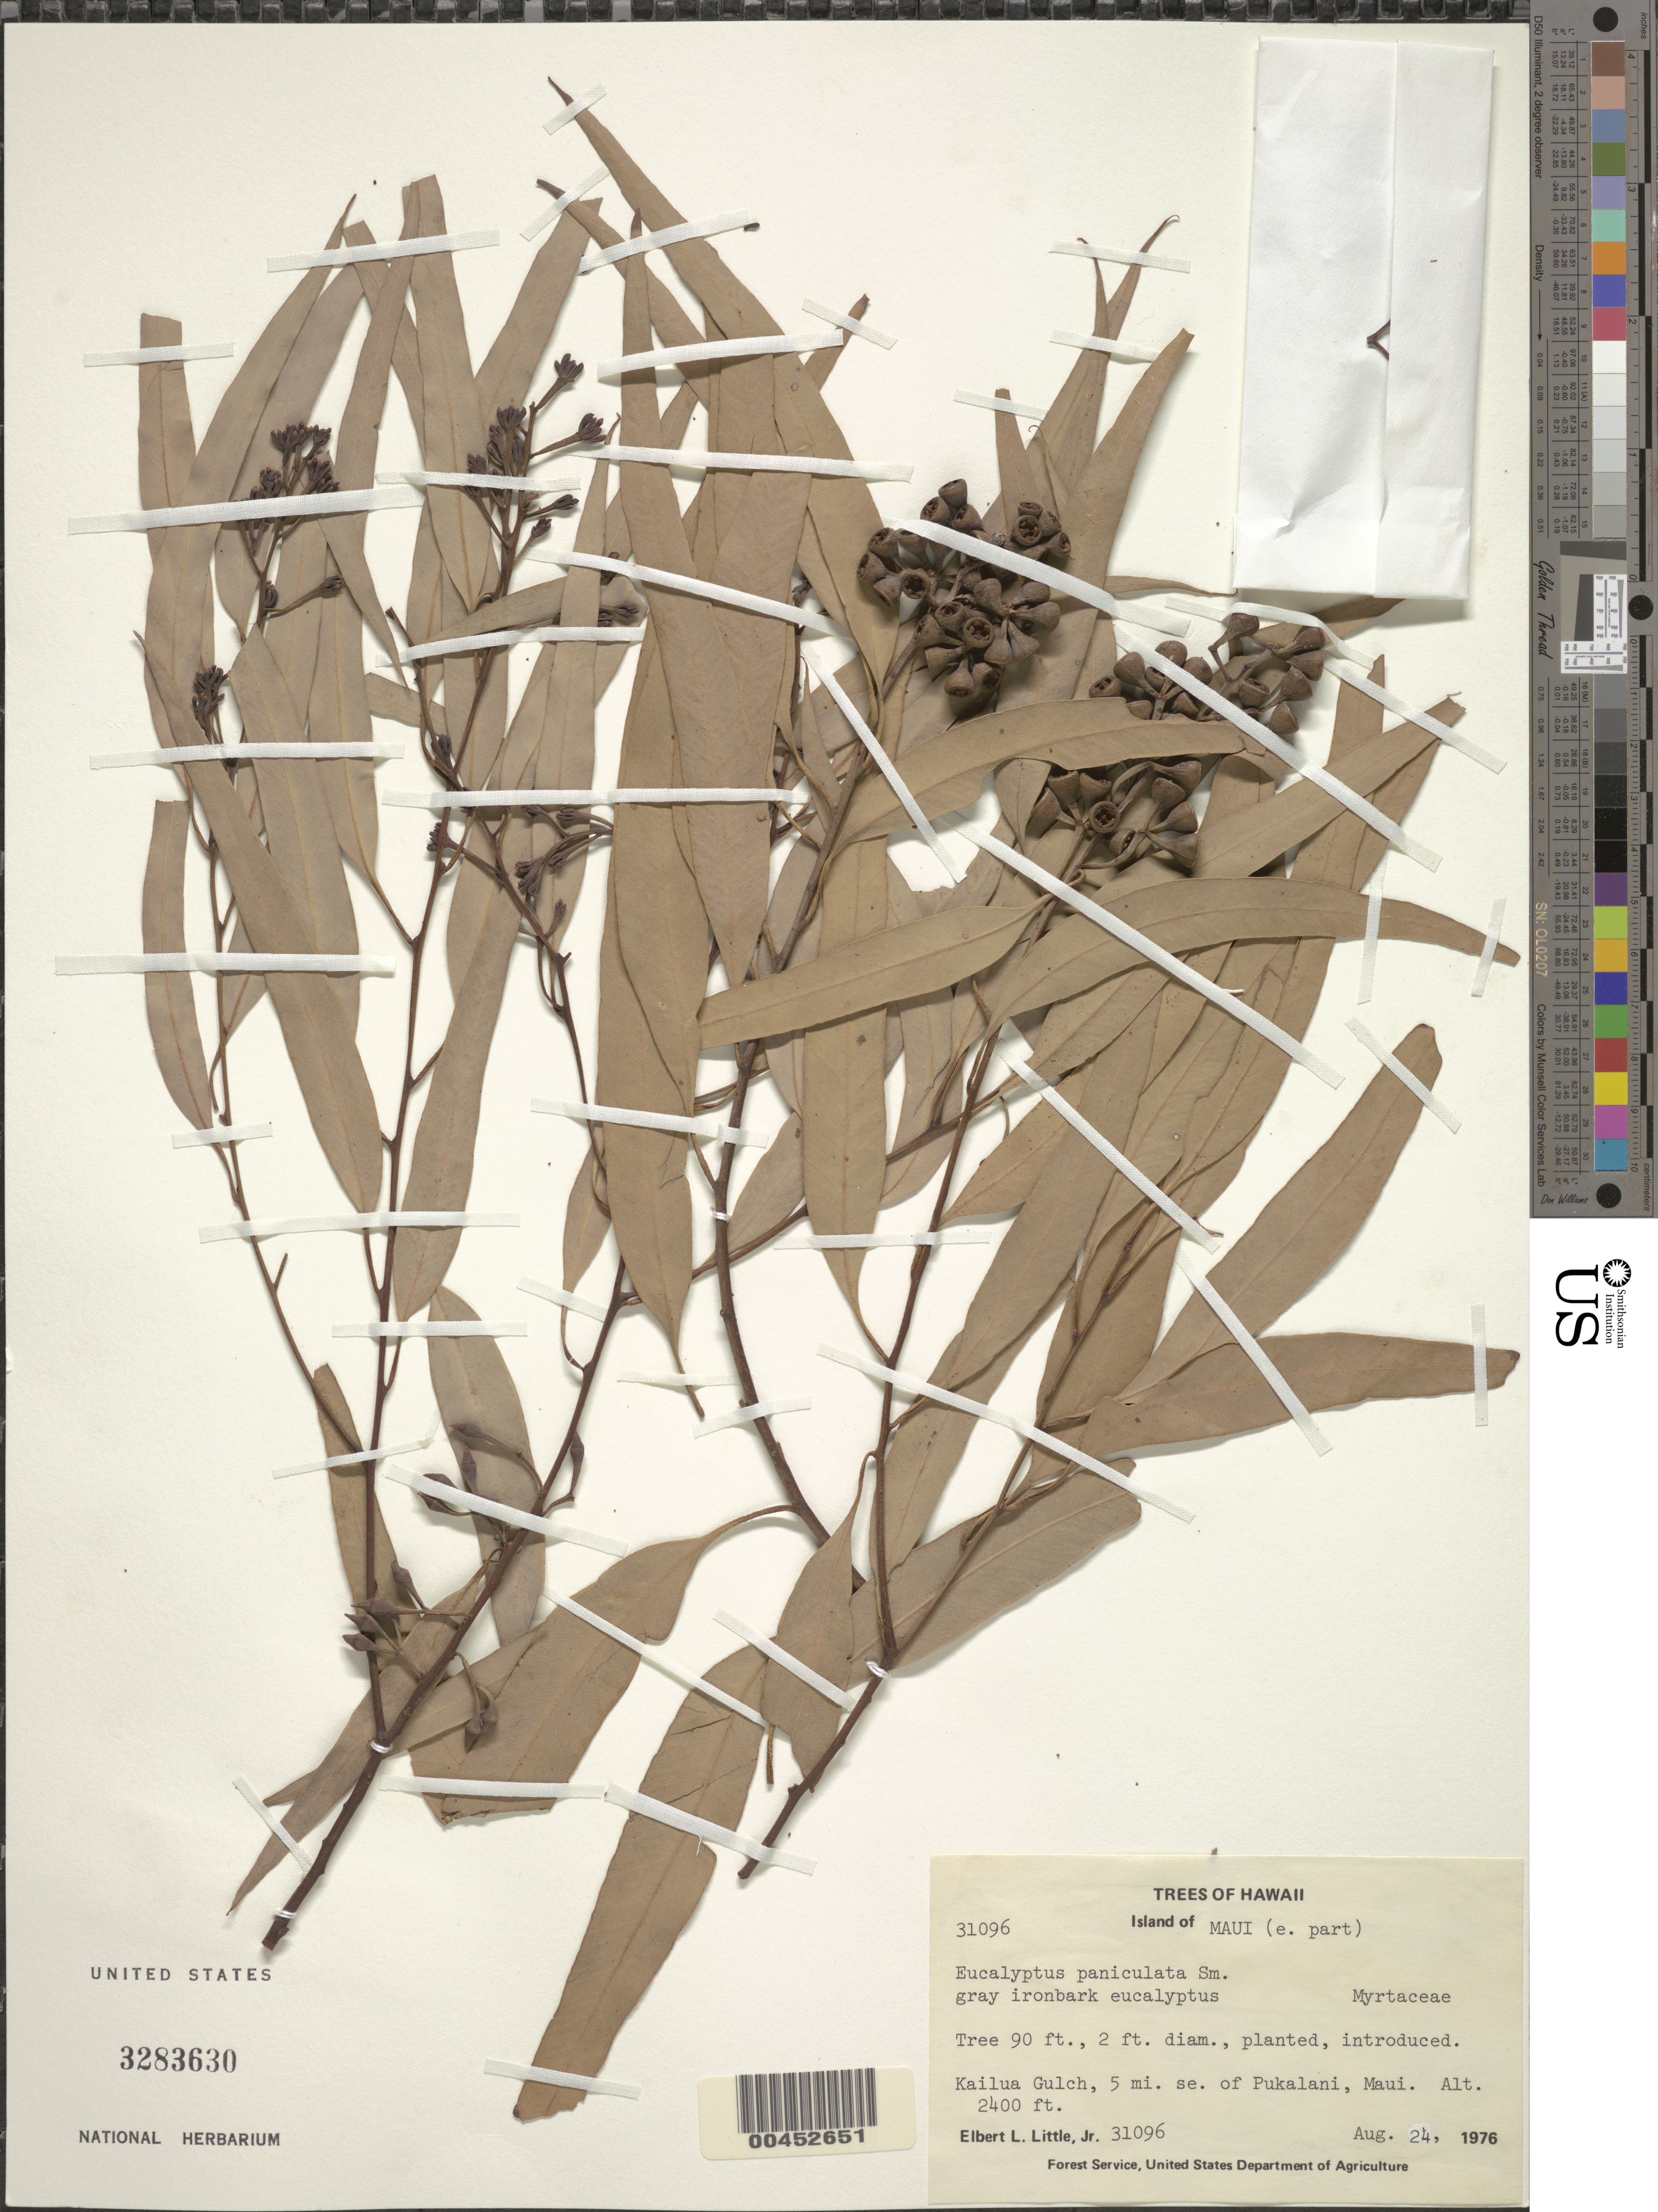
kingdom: Plantae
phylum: Tracheophyta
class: Magnoliopsida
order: Myrtales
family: Myrtaceae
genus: Eucalyptus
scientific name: Eucalyptus paniculata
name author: Sm.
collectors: E. L. Little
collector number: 31096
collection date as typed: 24 Aug 1976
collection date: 1976-08-24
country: United States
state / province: Hawaii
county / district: Maui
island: Maui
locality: E part of Maui, Kailua Gulch, 5 mi SE of Pukalani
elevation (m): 732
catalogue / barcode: US 3283630